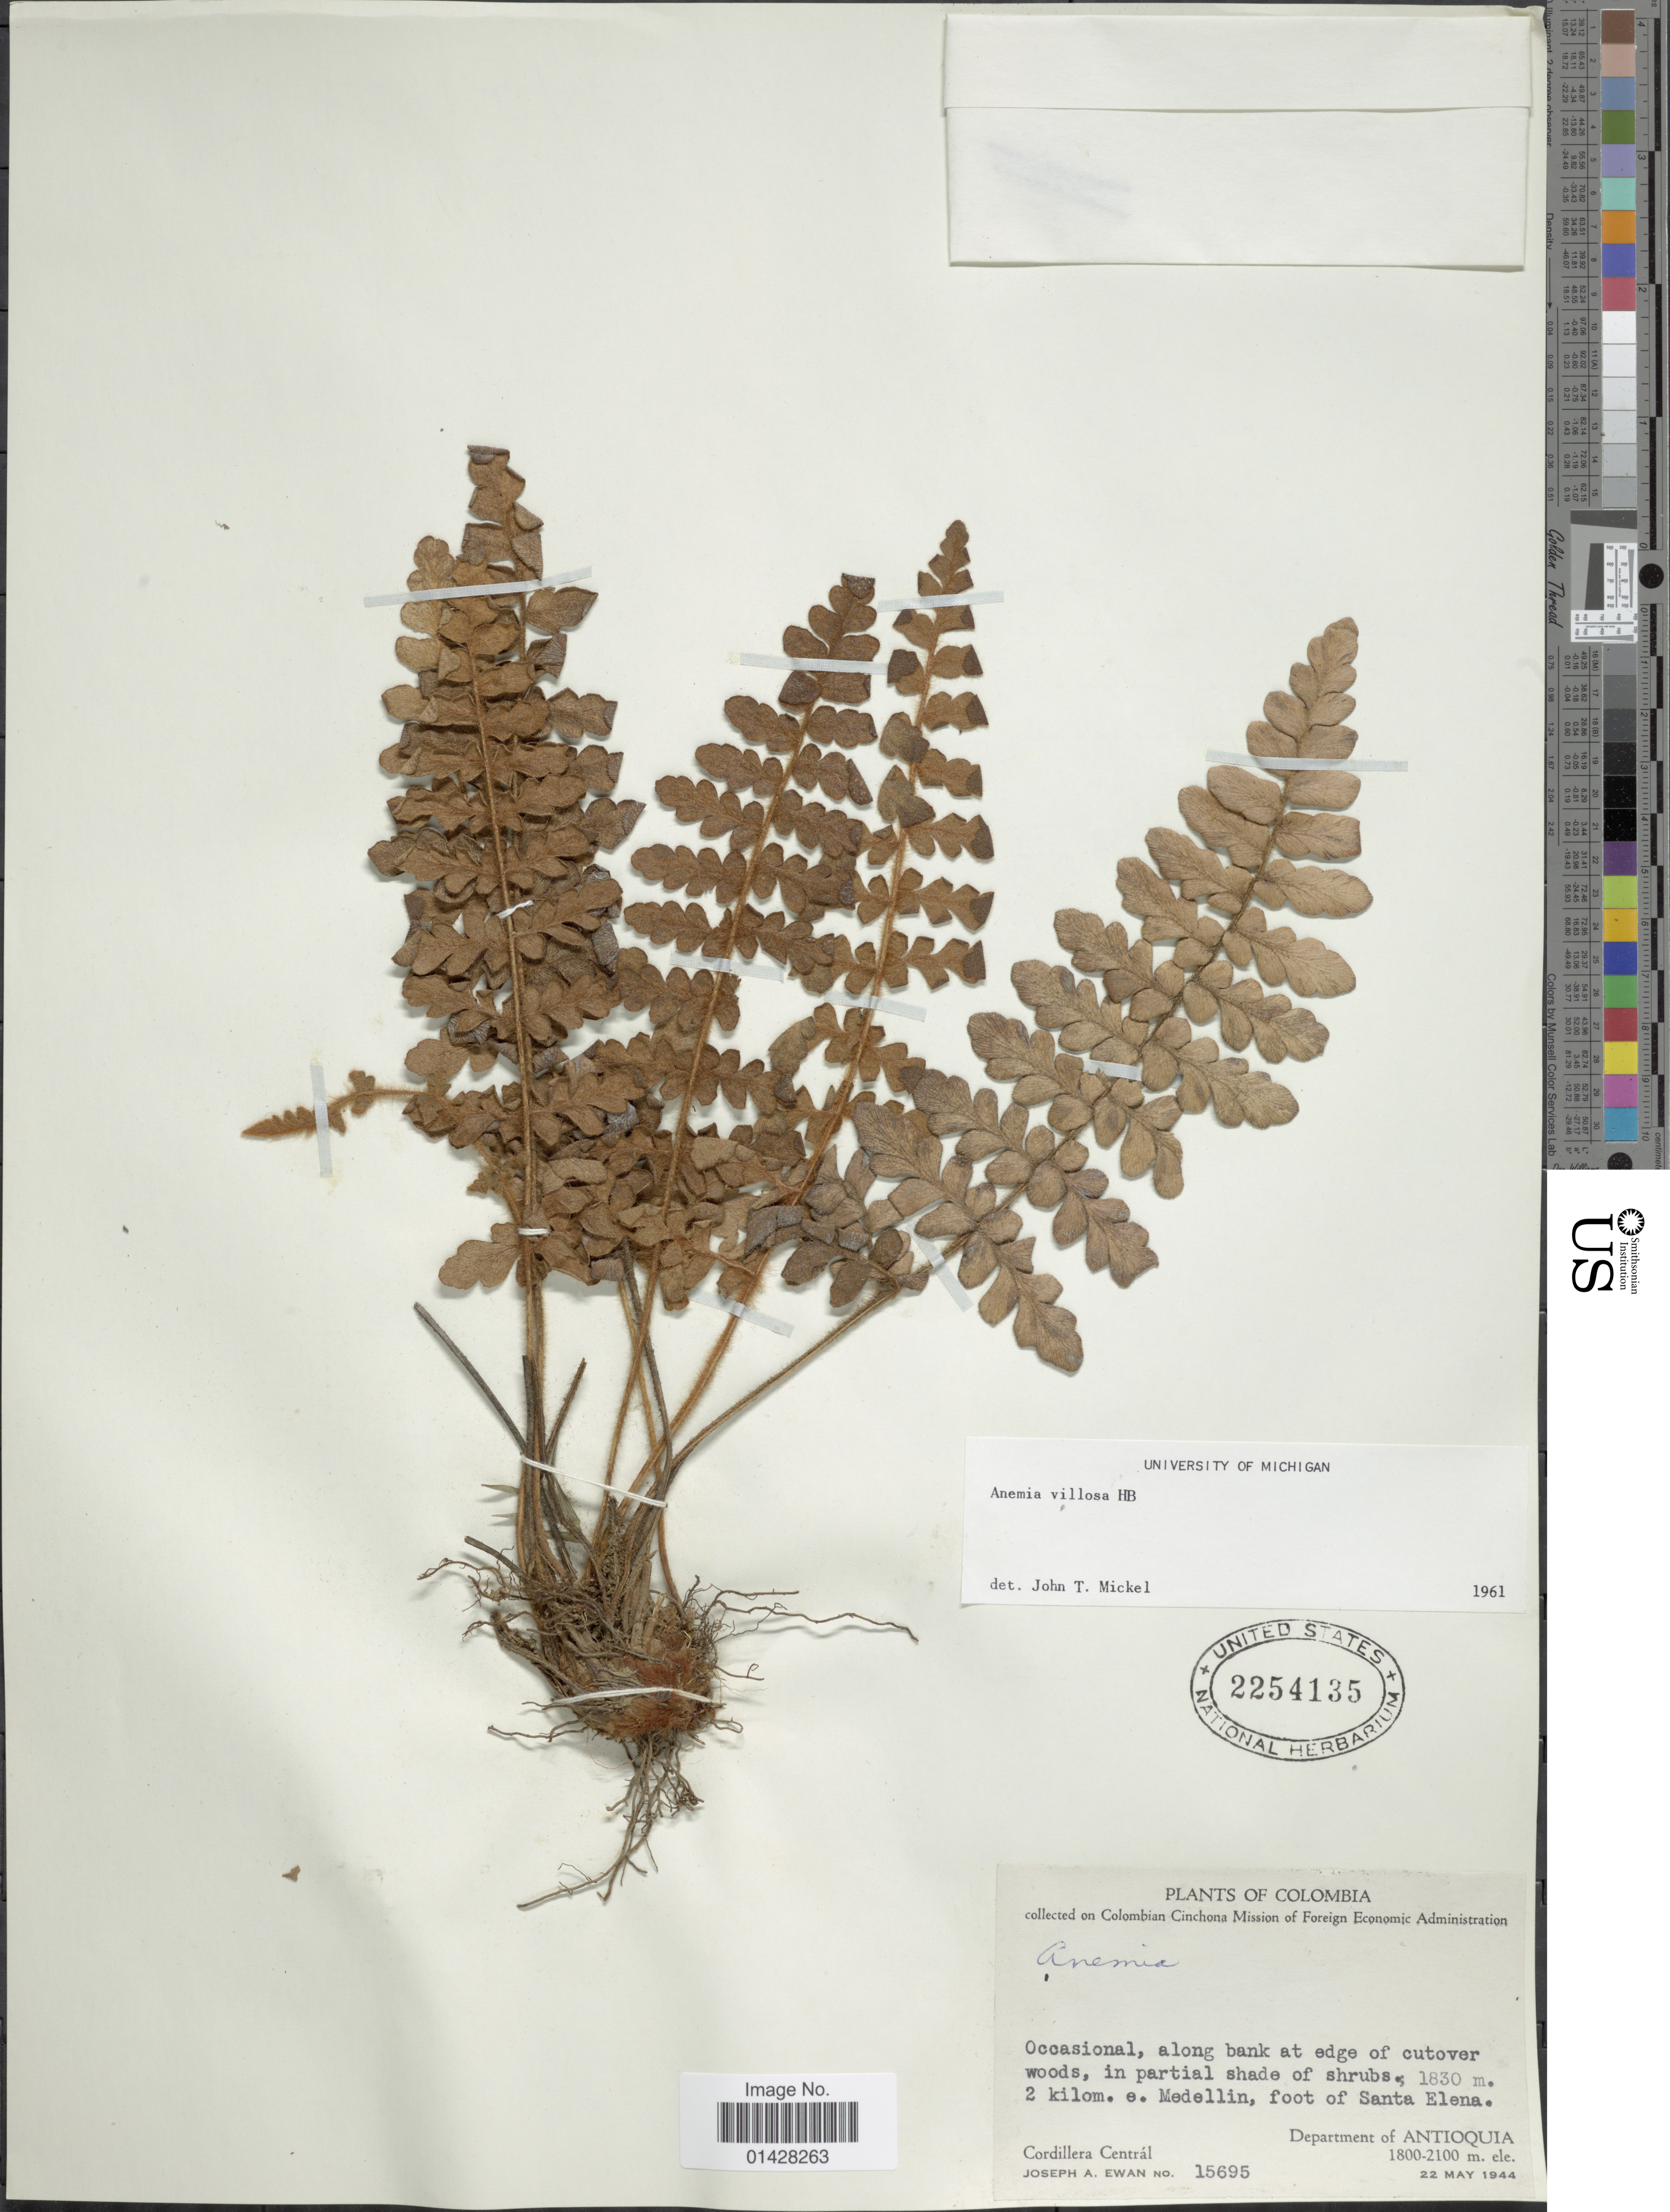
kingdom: Plantae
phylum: Tracheophyta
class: Polypodiopsida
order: Schizaeales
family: Anemiaceae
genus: Anemia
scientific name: Anemia villosa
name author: Humb. & Bonpl. ex Willd.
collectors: J. A. Ewan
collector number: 15695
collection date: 1944-05-22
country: Colombia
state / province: Antioquia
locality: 2 kilom. e. Medellin, foot of Santa Elena. Department of Antioquia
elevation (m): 1800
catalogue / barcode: US 2254135